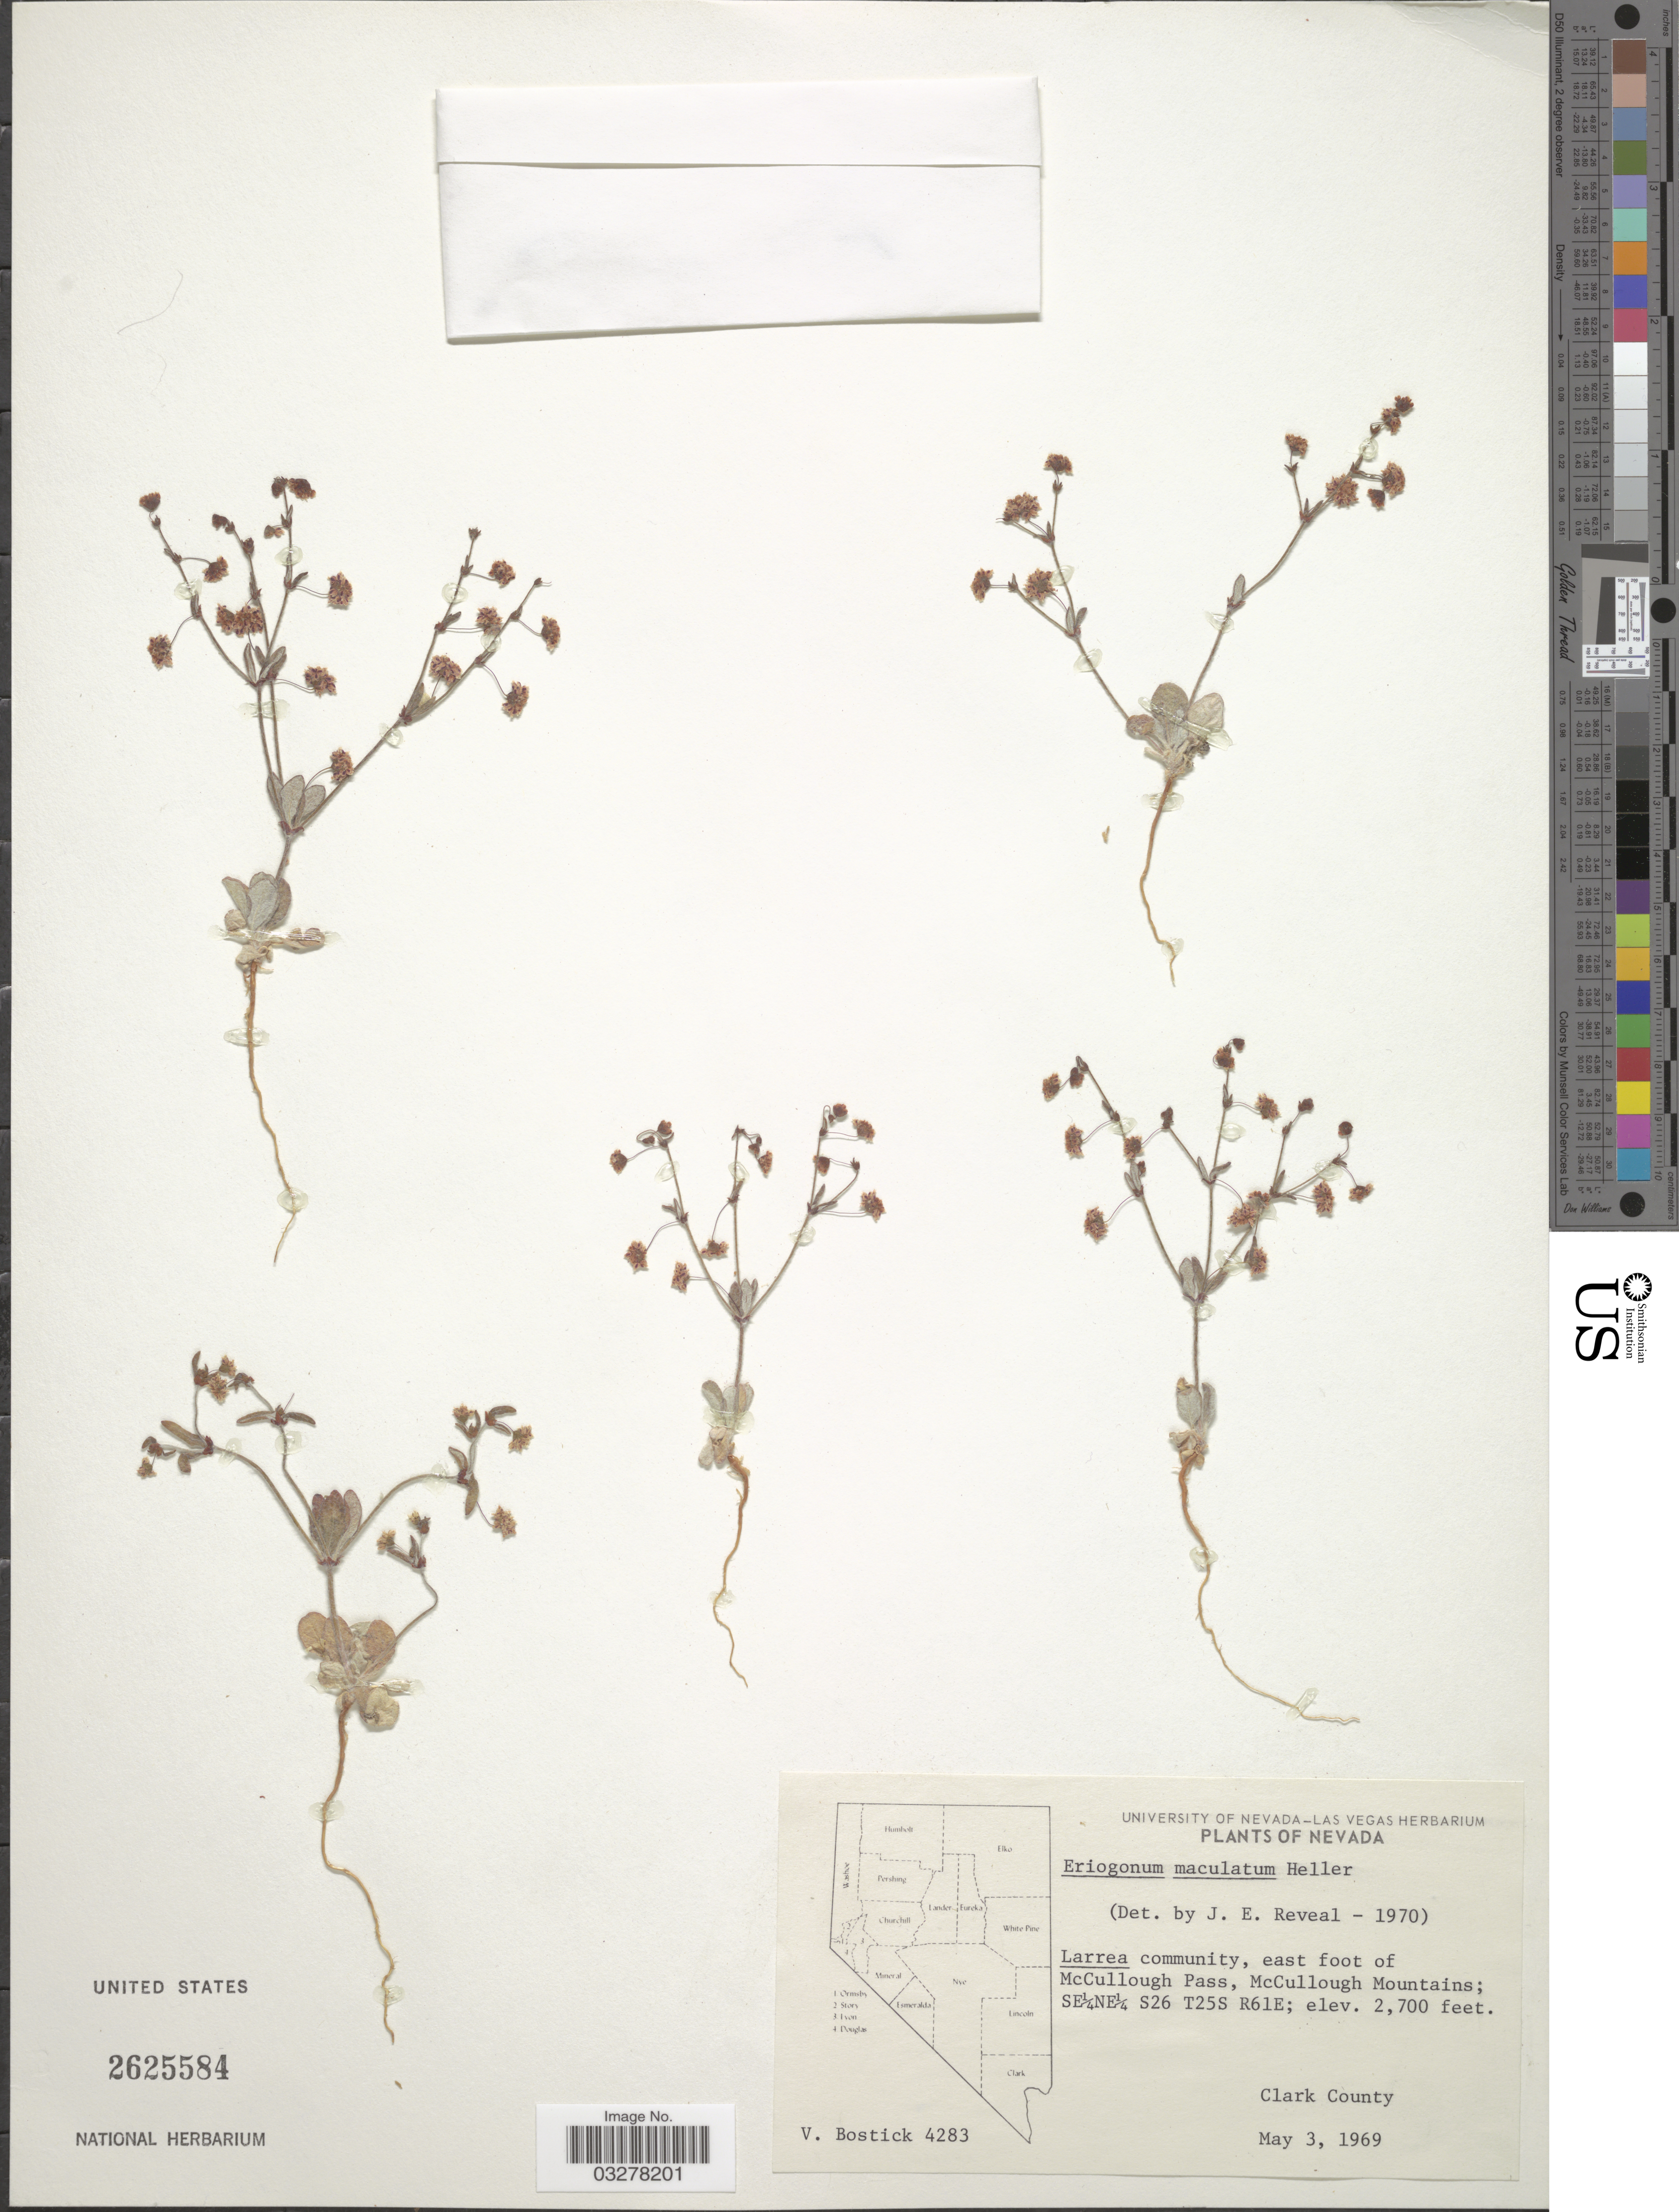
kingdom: Plantae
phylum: Tracheophyta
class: Magnoliopsida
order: Caryophyllales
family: Polygonaceae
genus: Eriogonum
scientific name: Eriogonum maculatum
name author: A. Heller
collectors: V. Bostick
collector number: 4283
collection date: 1969-05-03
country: United States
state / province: Nevada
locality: East foot of McCullough Pass, McCullough Mountains; SE¼NE¼ S26 T25S R61E. Clark County.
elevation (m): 823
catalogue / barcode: US 2625584